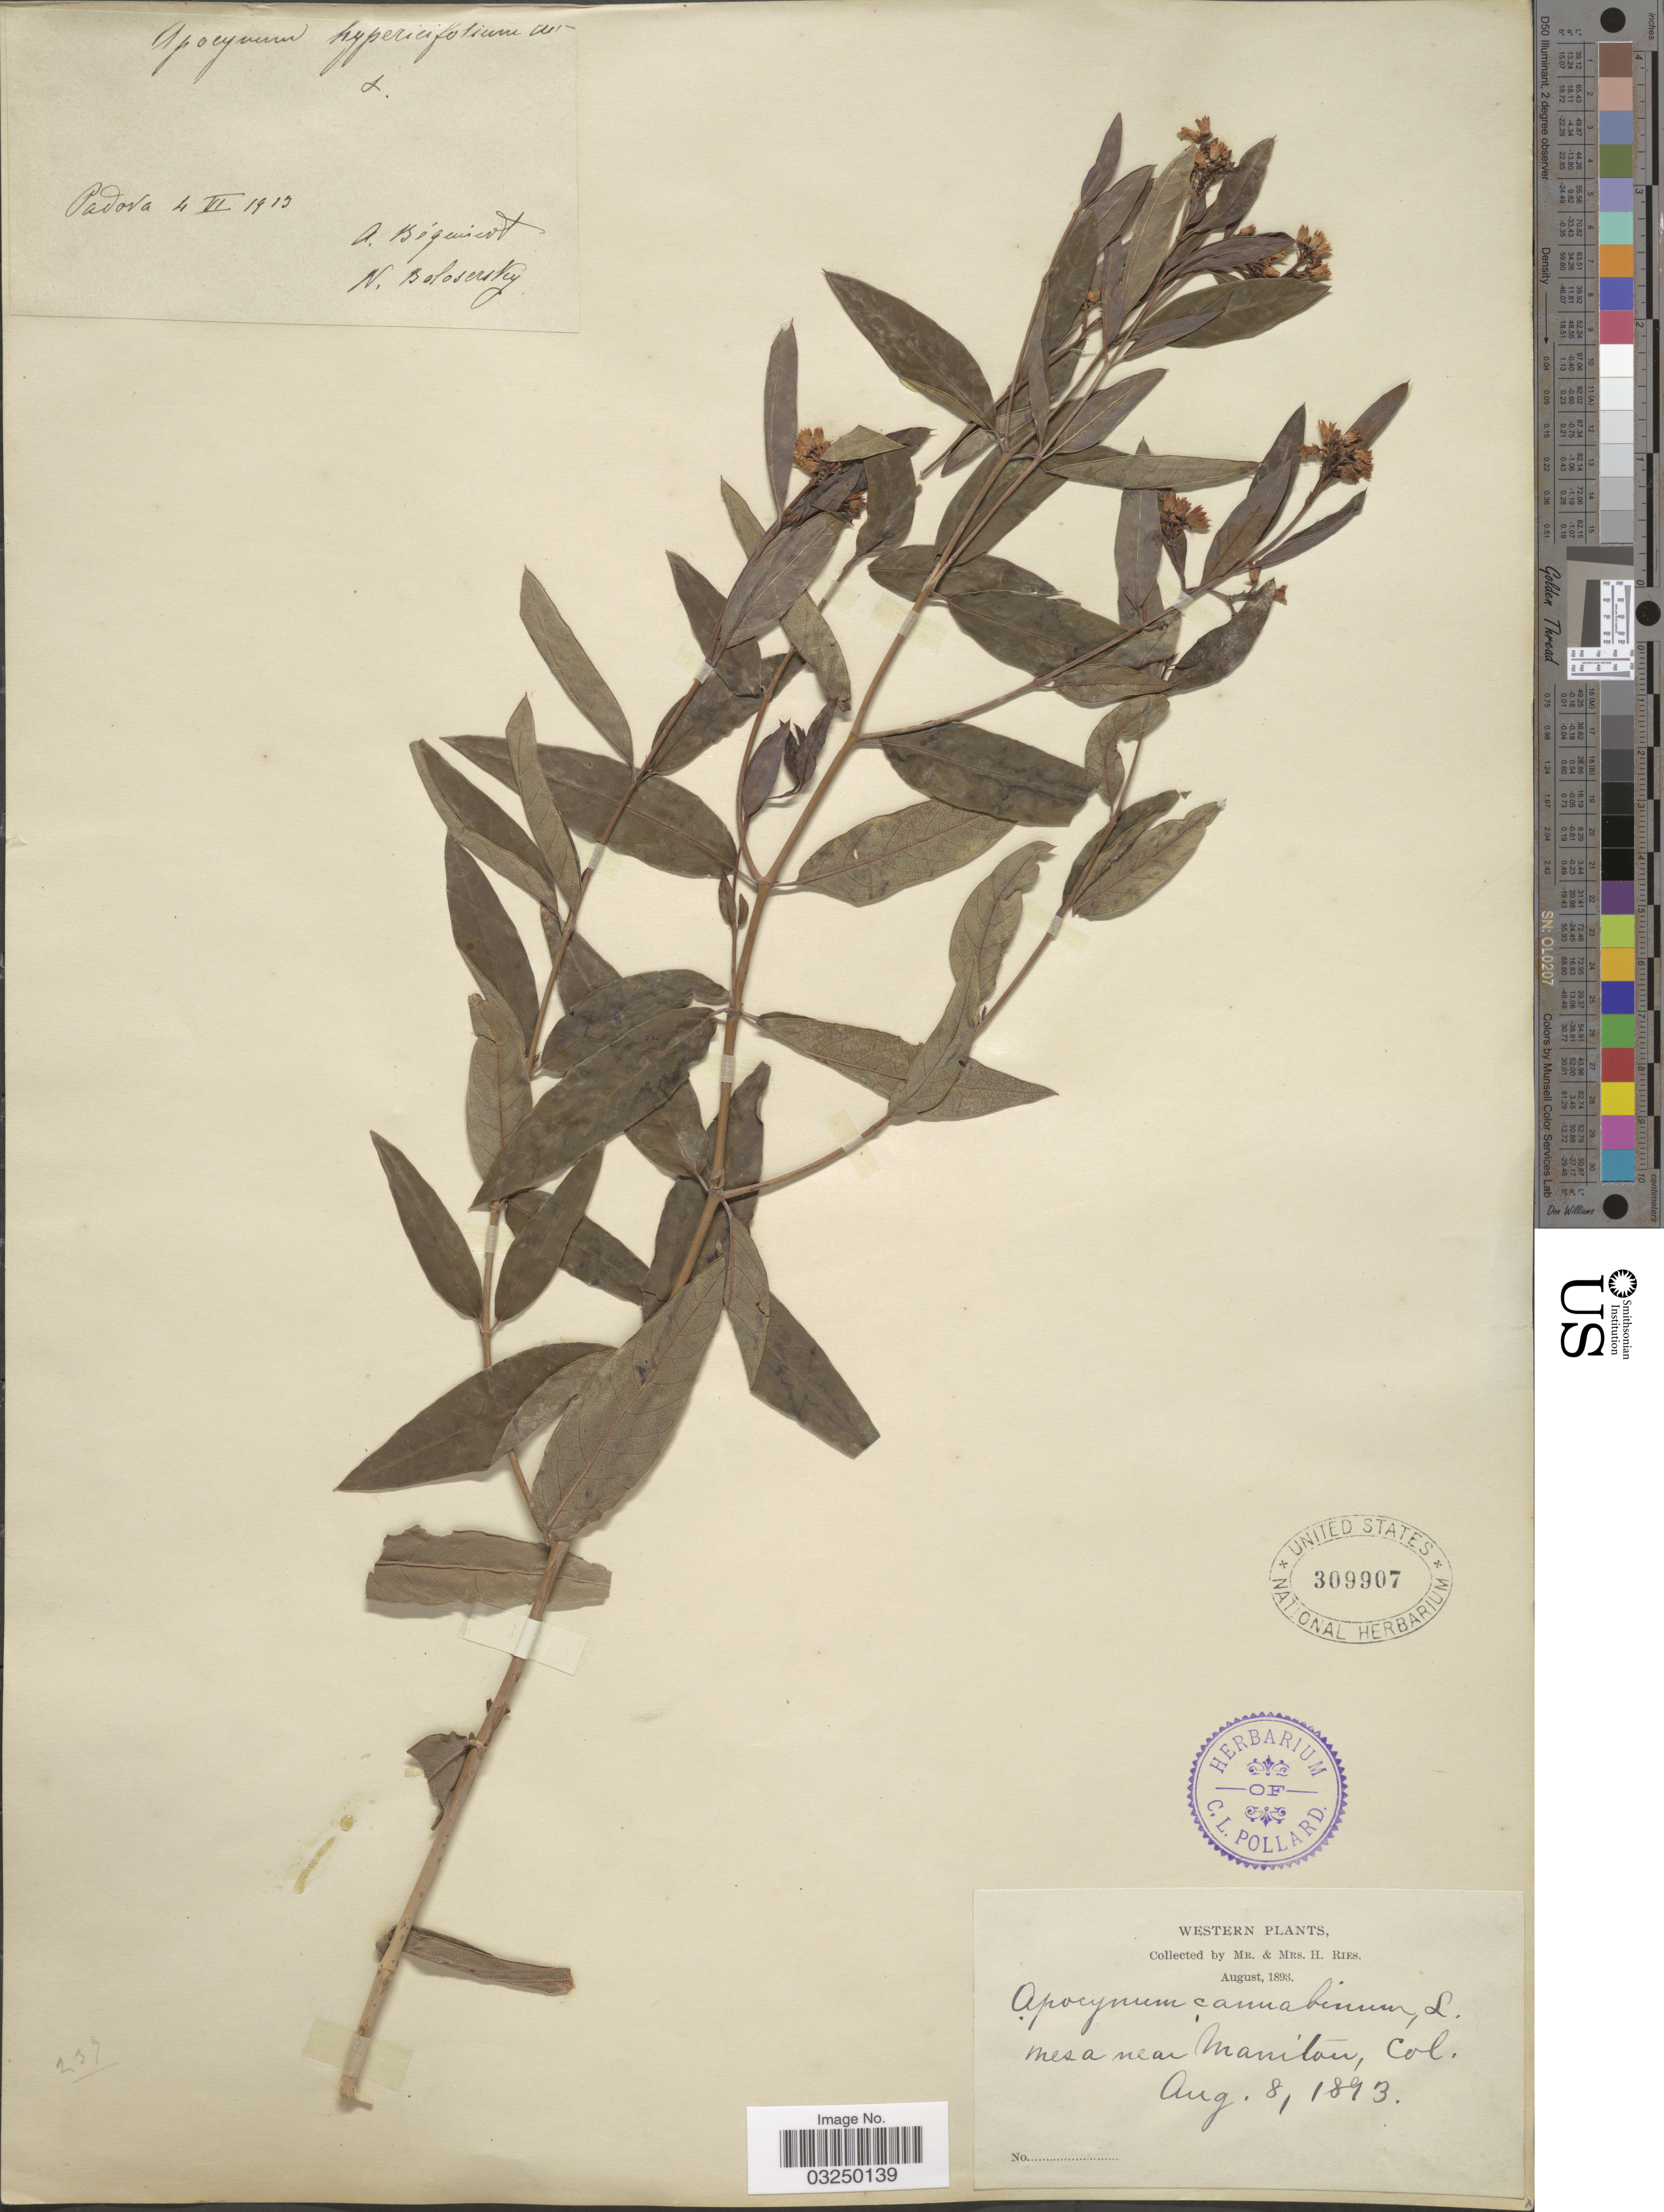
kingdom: Plantae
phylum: Tracheophyta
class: Magnoliopsida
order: Gentianales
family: Apocynaceae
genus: Apocynum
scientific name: Apocynum sibiricum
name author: Jacq.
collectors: H. Ries & H. Ries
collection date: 1893-08-08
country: Mexico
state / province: Colima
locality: Western. Mesa near Maniton.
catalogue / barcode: US 309907